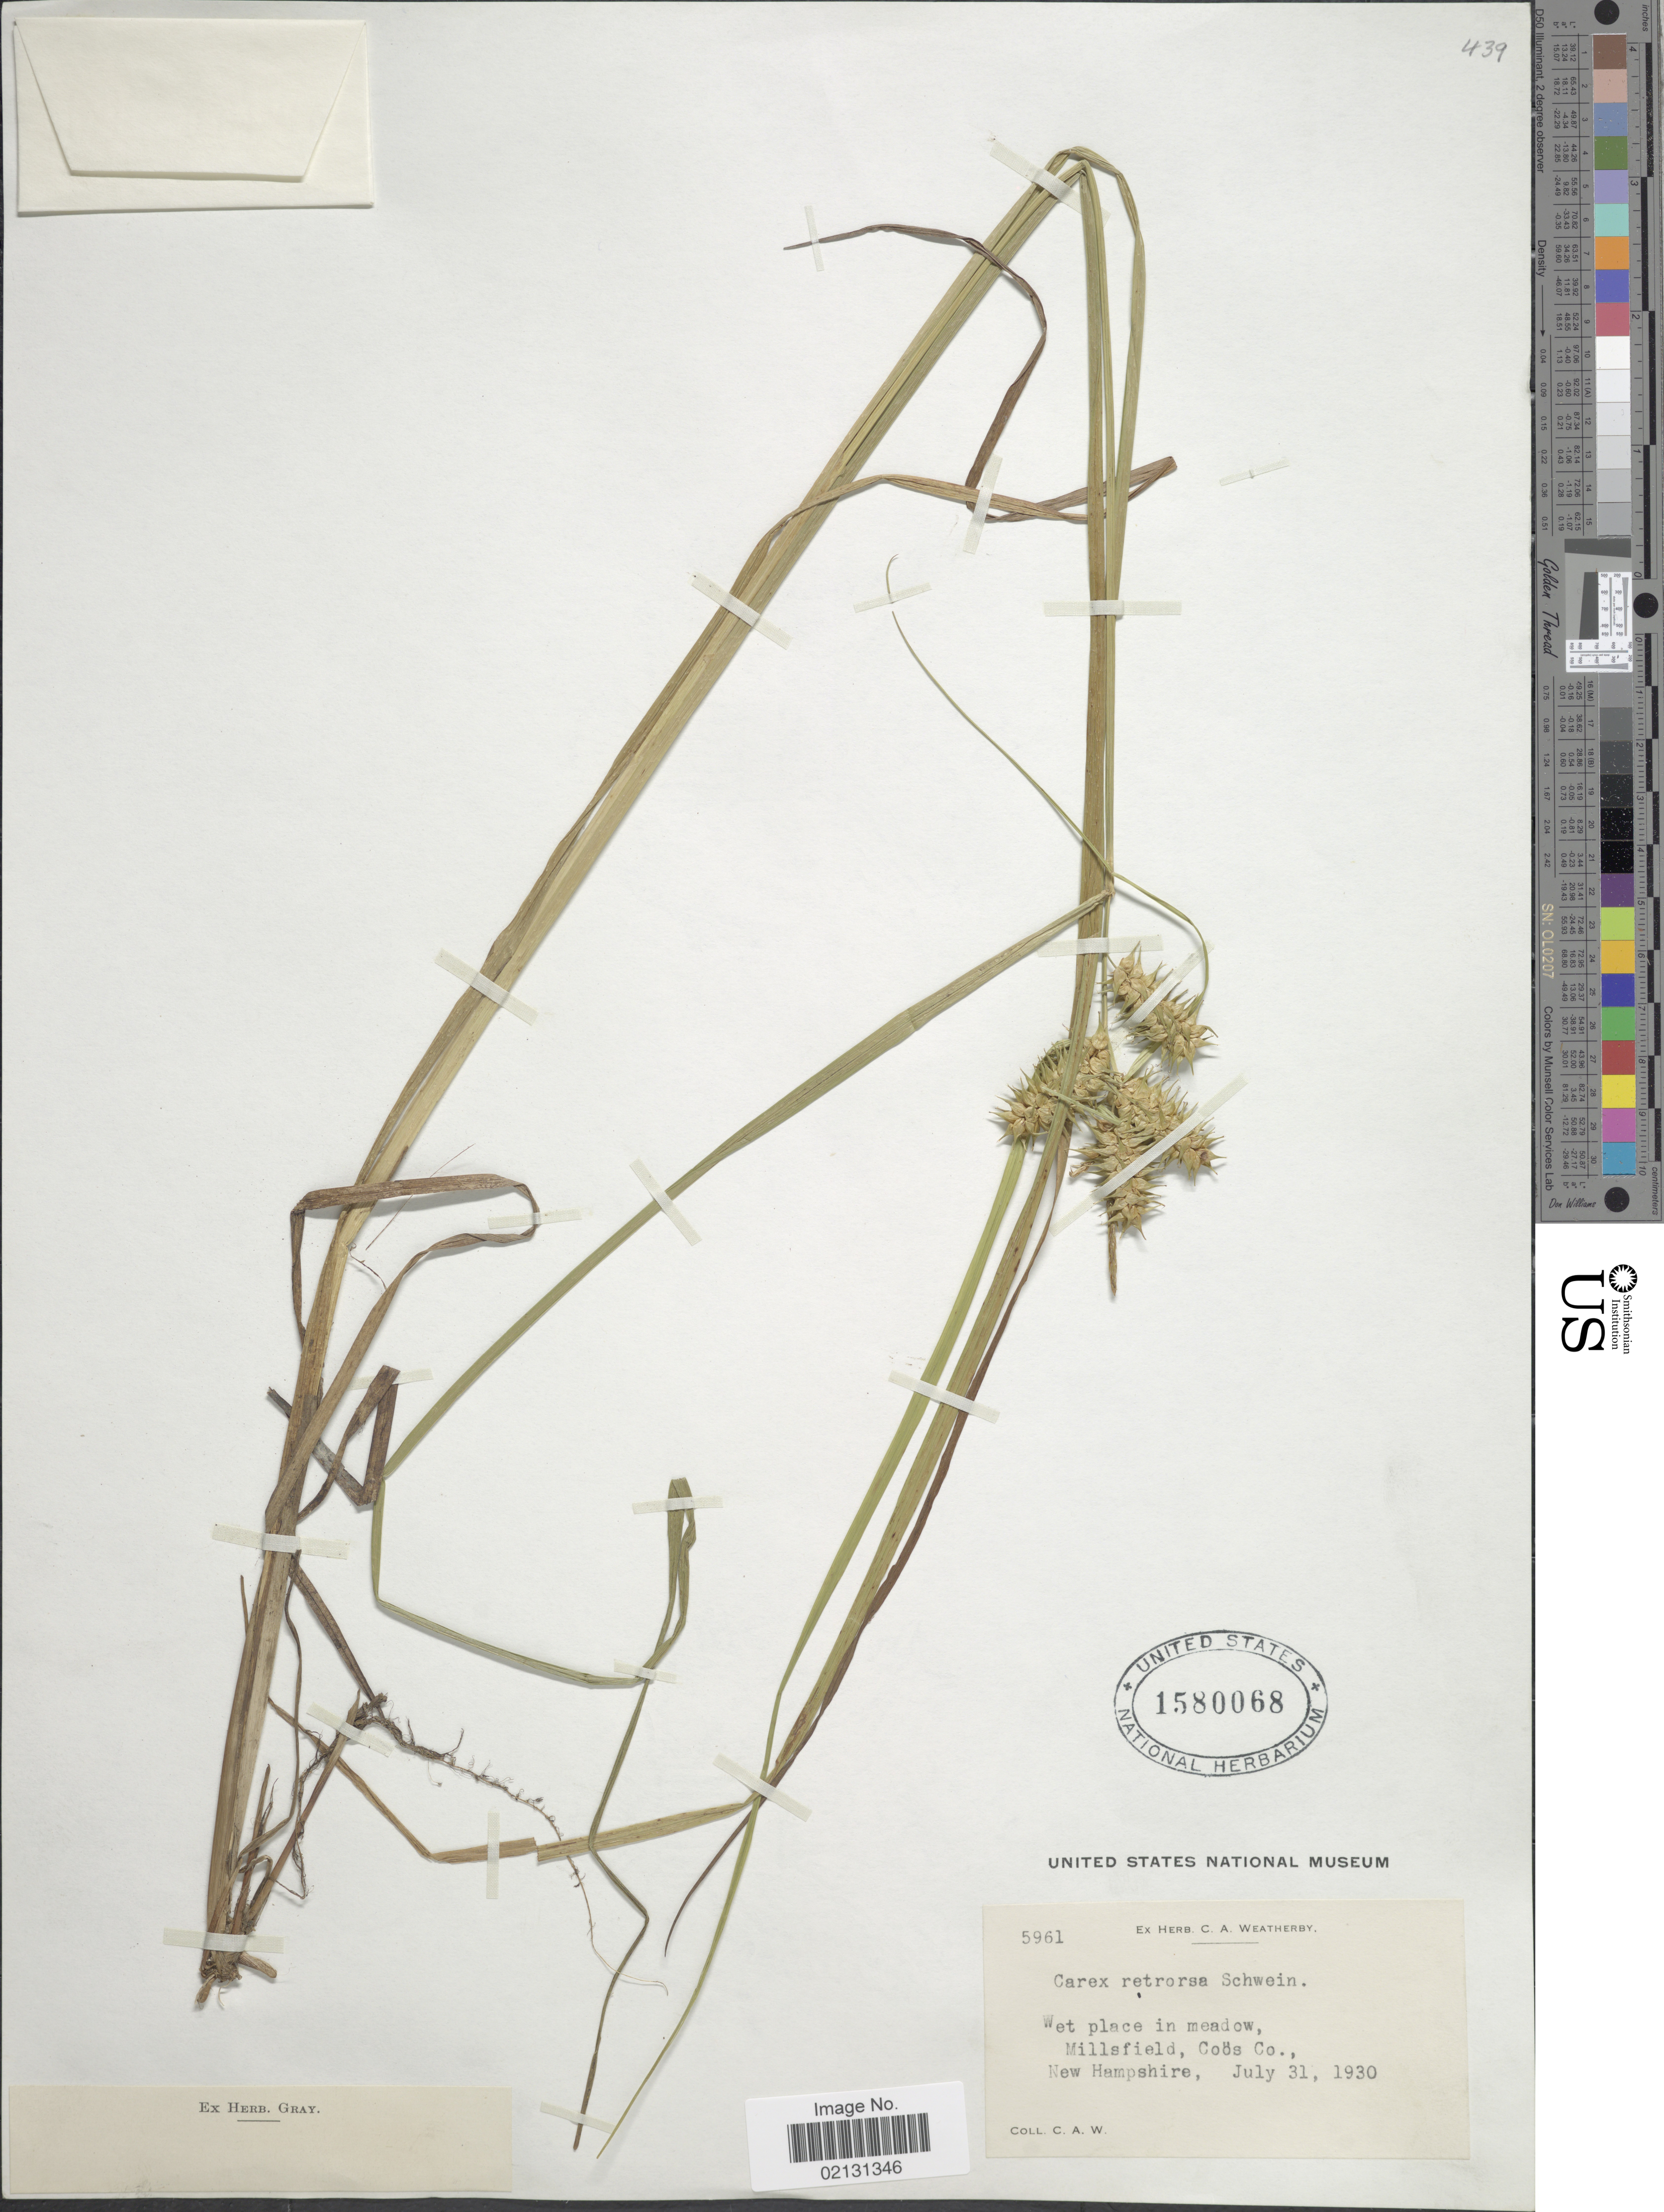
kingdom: Plantae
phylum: Tracheophyta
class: Liliopsida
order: Poales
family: Cyperaceae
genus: Carex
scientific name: Carex retrorsa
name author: Schwein.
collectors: C. A. Weatherby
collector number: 5961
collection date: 1930-07-31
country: United States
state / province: New Hampshire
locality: Wet place in meadow, Millsfield, Coös Co.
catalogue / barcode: US 1580068